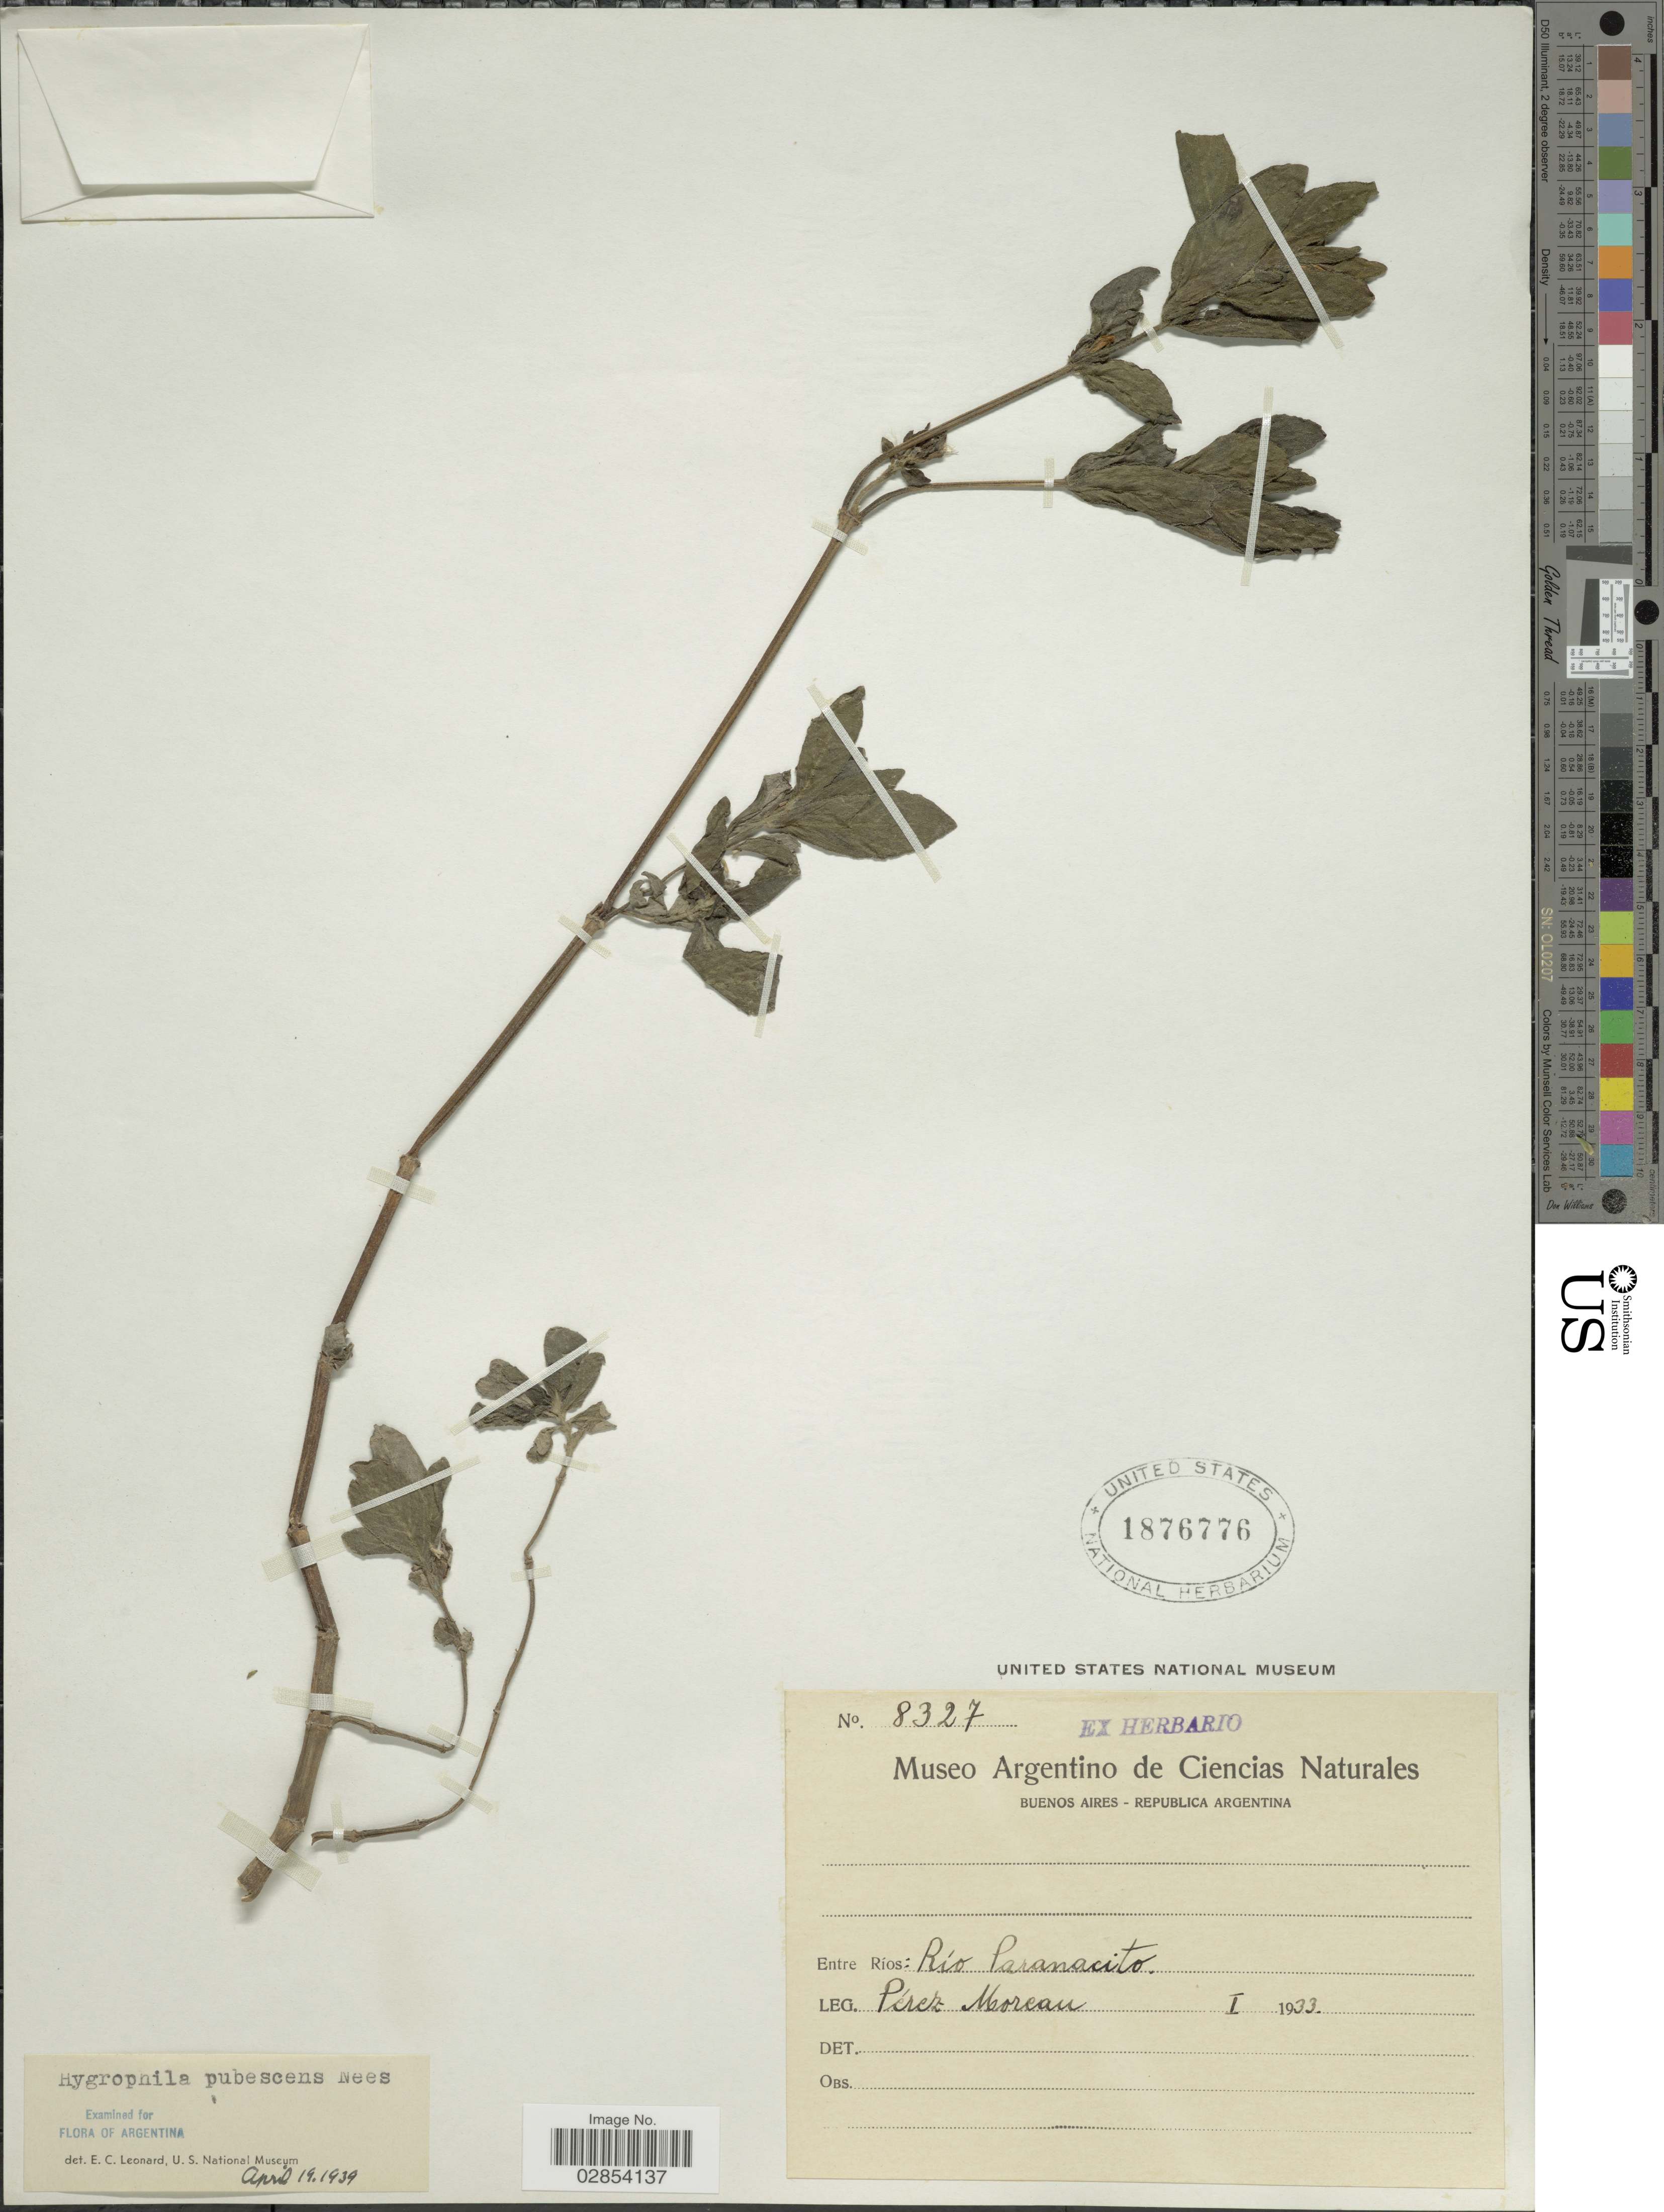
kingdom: Plantae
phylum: Tracheophyta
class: Magnoliopsida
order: Lamiales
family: Acanthaceae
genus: Hygrophila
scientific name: Hygrophila pubescens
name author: Nees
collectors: P. Morcau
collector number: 8327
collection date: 1933-01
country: Argentina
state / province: Entre Rios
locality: Río Paranacito.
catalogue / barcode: US 1876776